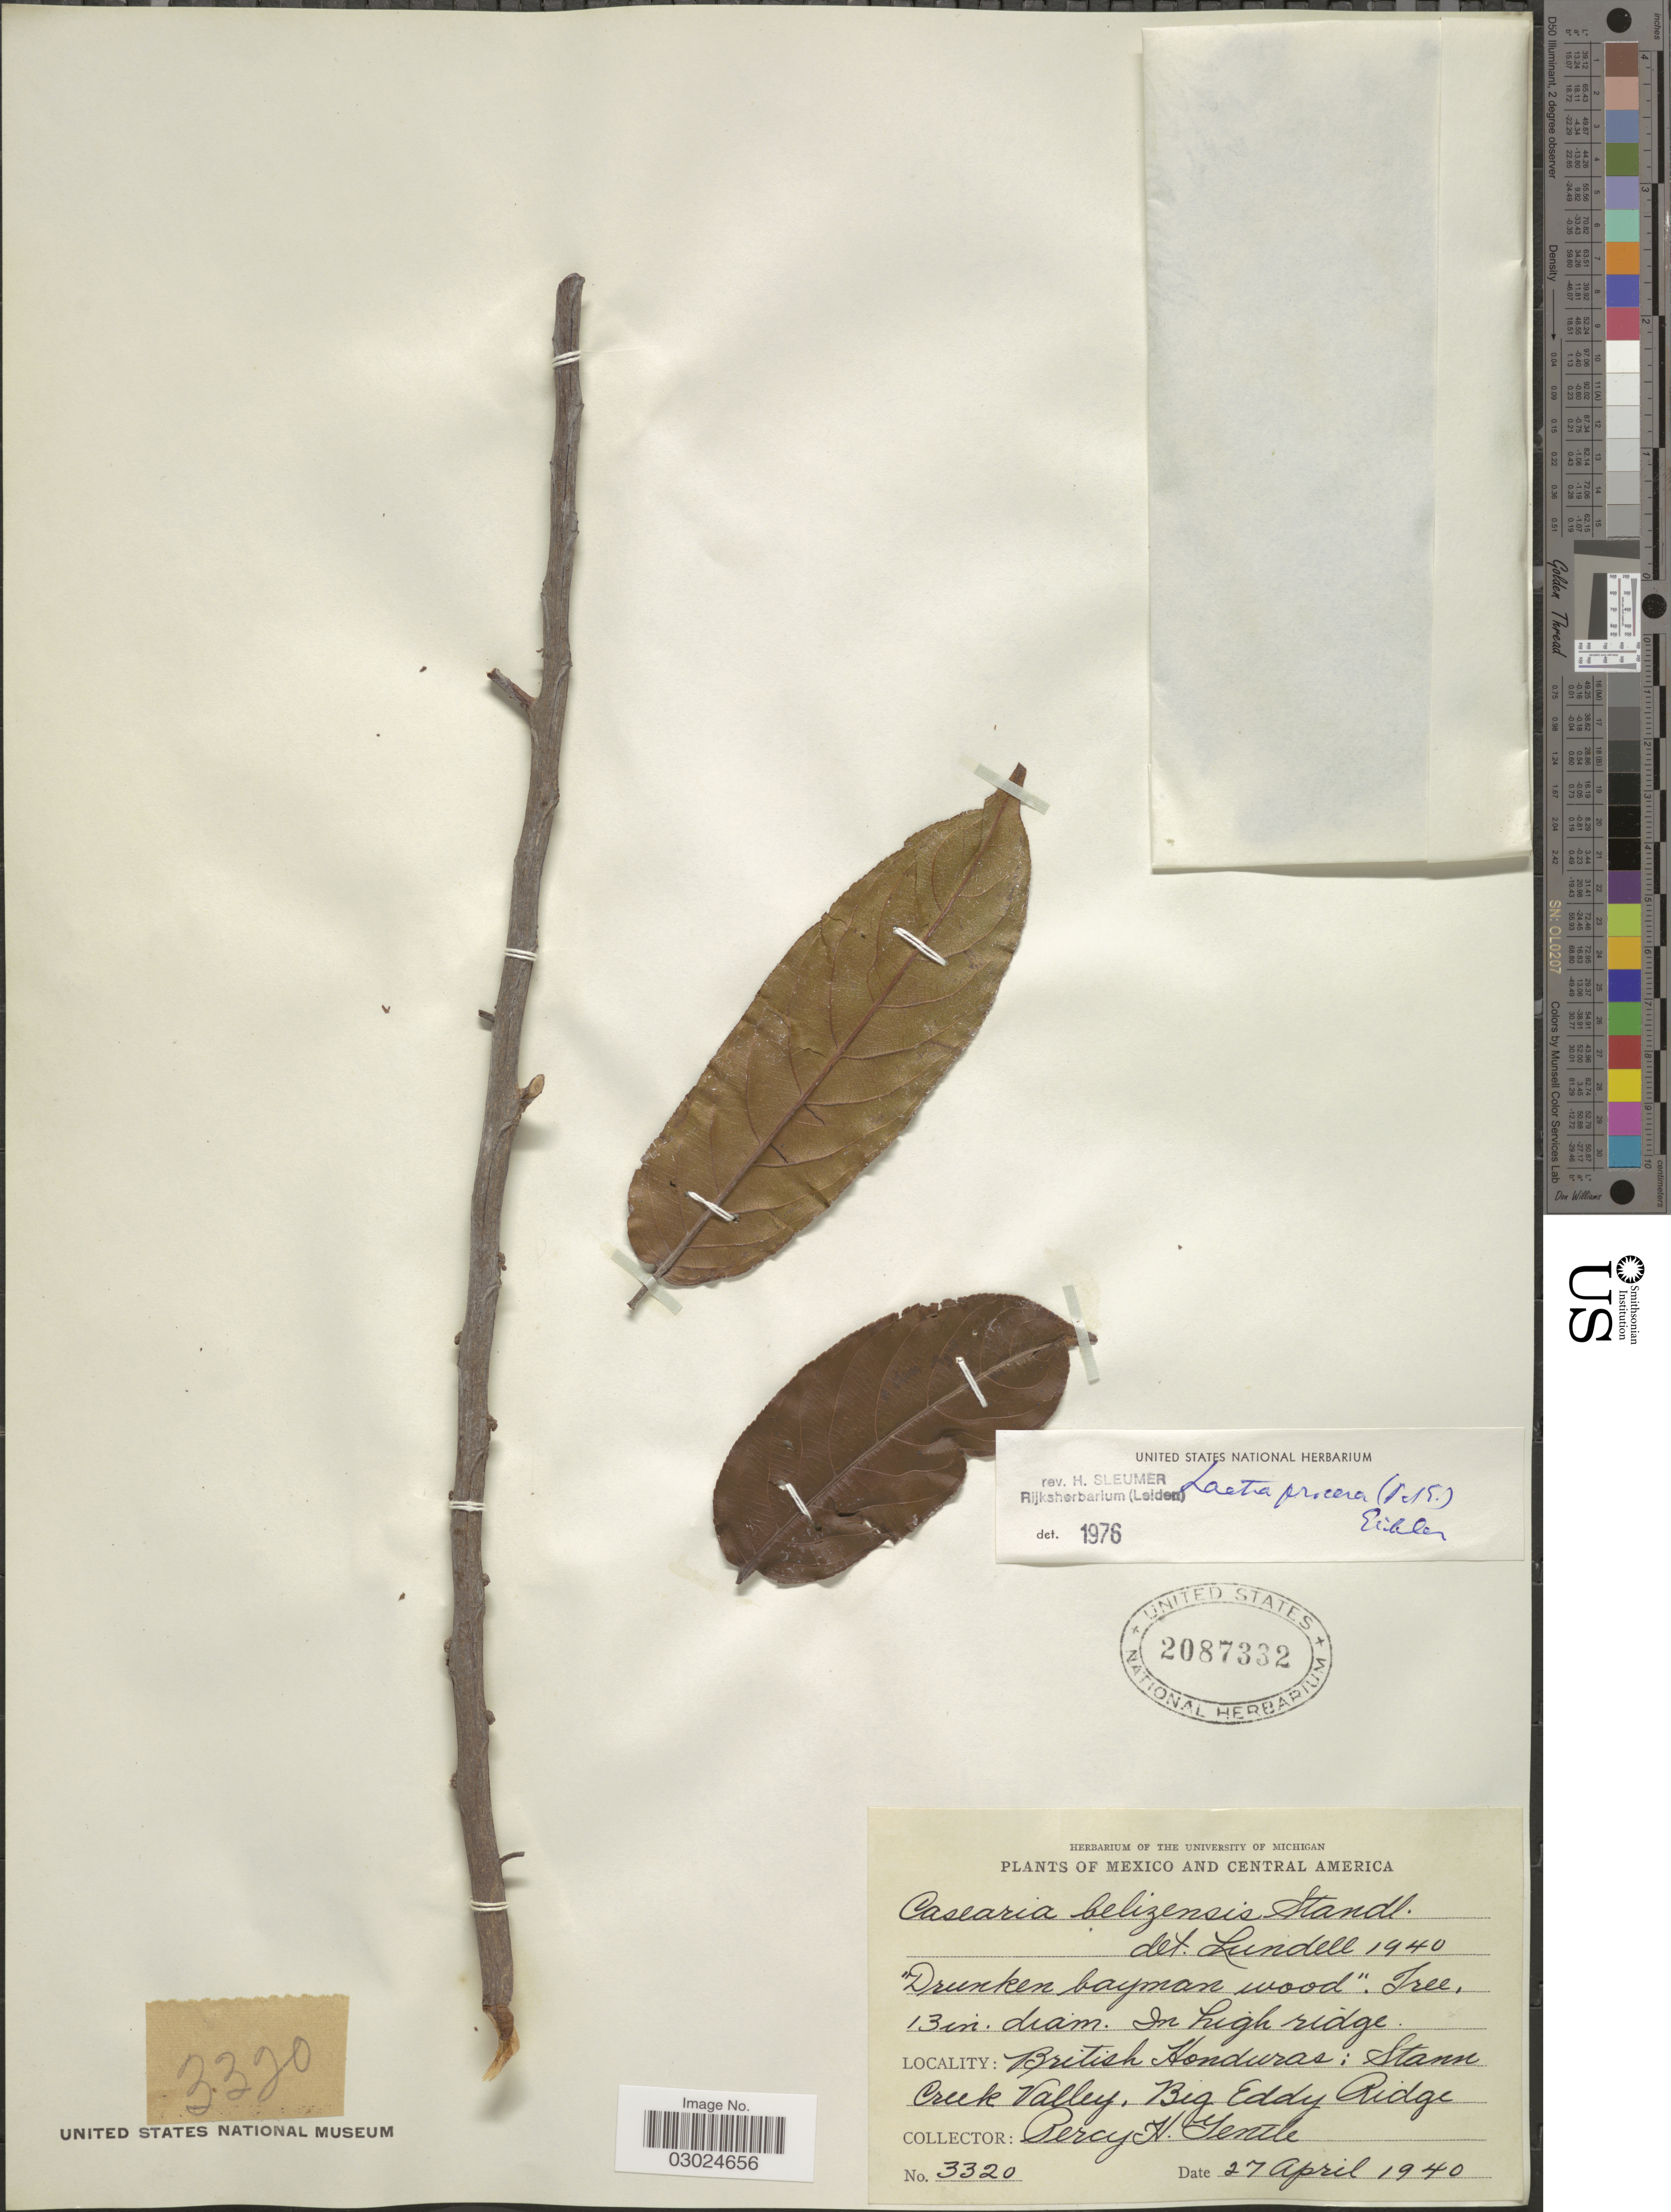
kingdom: Plantae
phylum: Tracheophyta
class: Magnoliopsida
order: Malpighiales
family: Salicaceae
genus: Laetia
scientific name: Laetia procera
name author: (Poepp.) Eichler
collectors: P. H. Gentle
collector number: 3320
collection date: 1940-04-27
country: Belize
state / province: Stann Creek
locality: Central America. British Honduras: Stann Creek Valley, Big Eddy Ridge.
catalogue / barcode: US 2087332